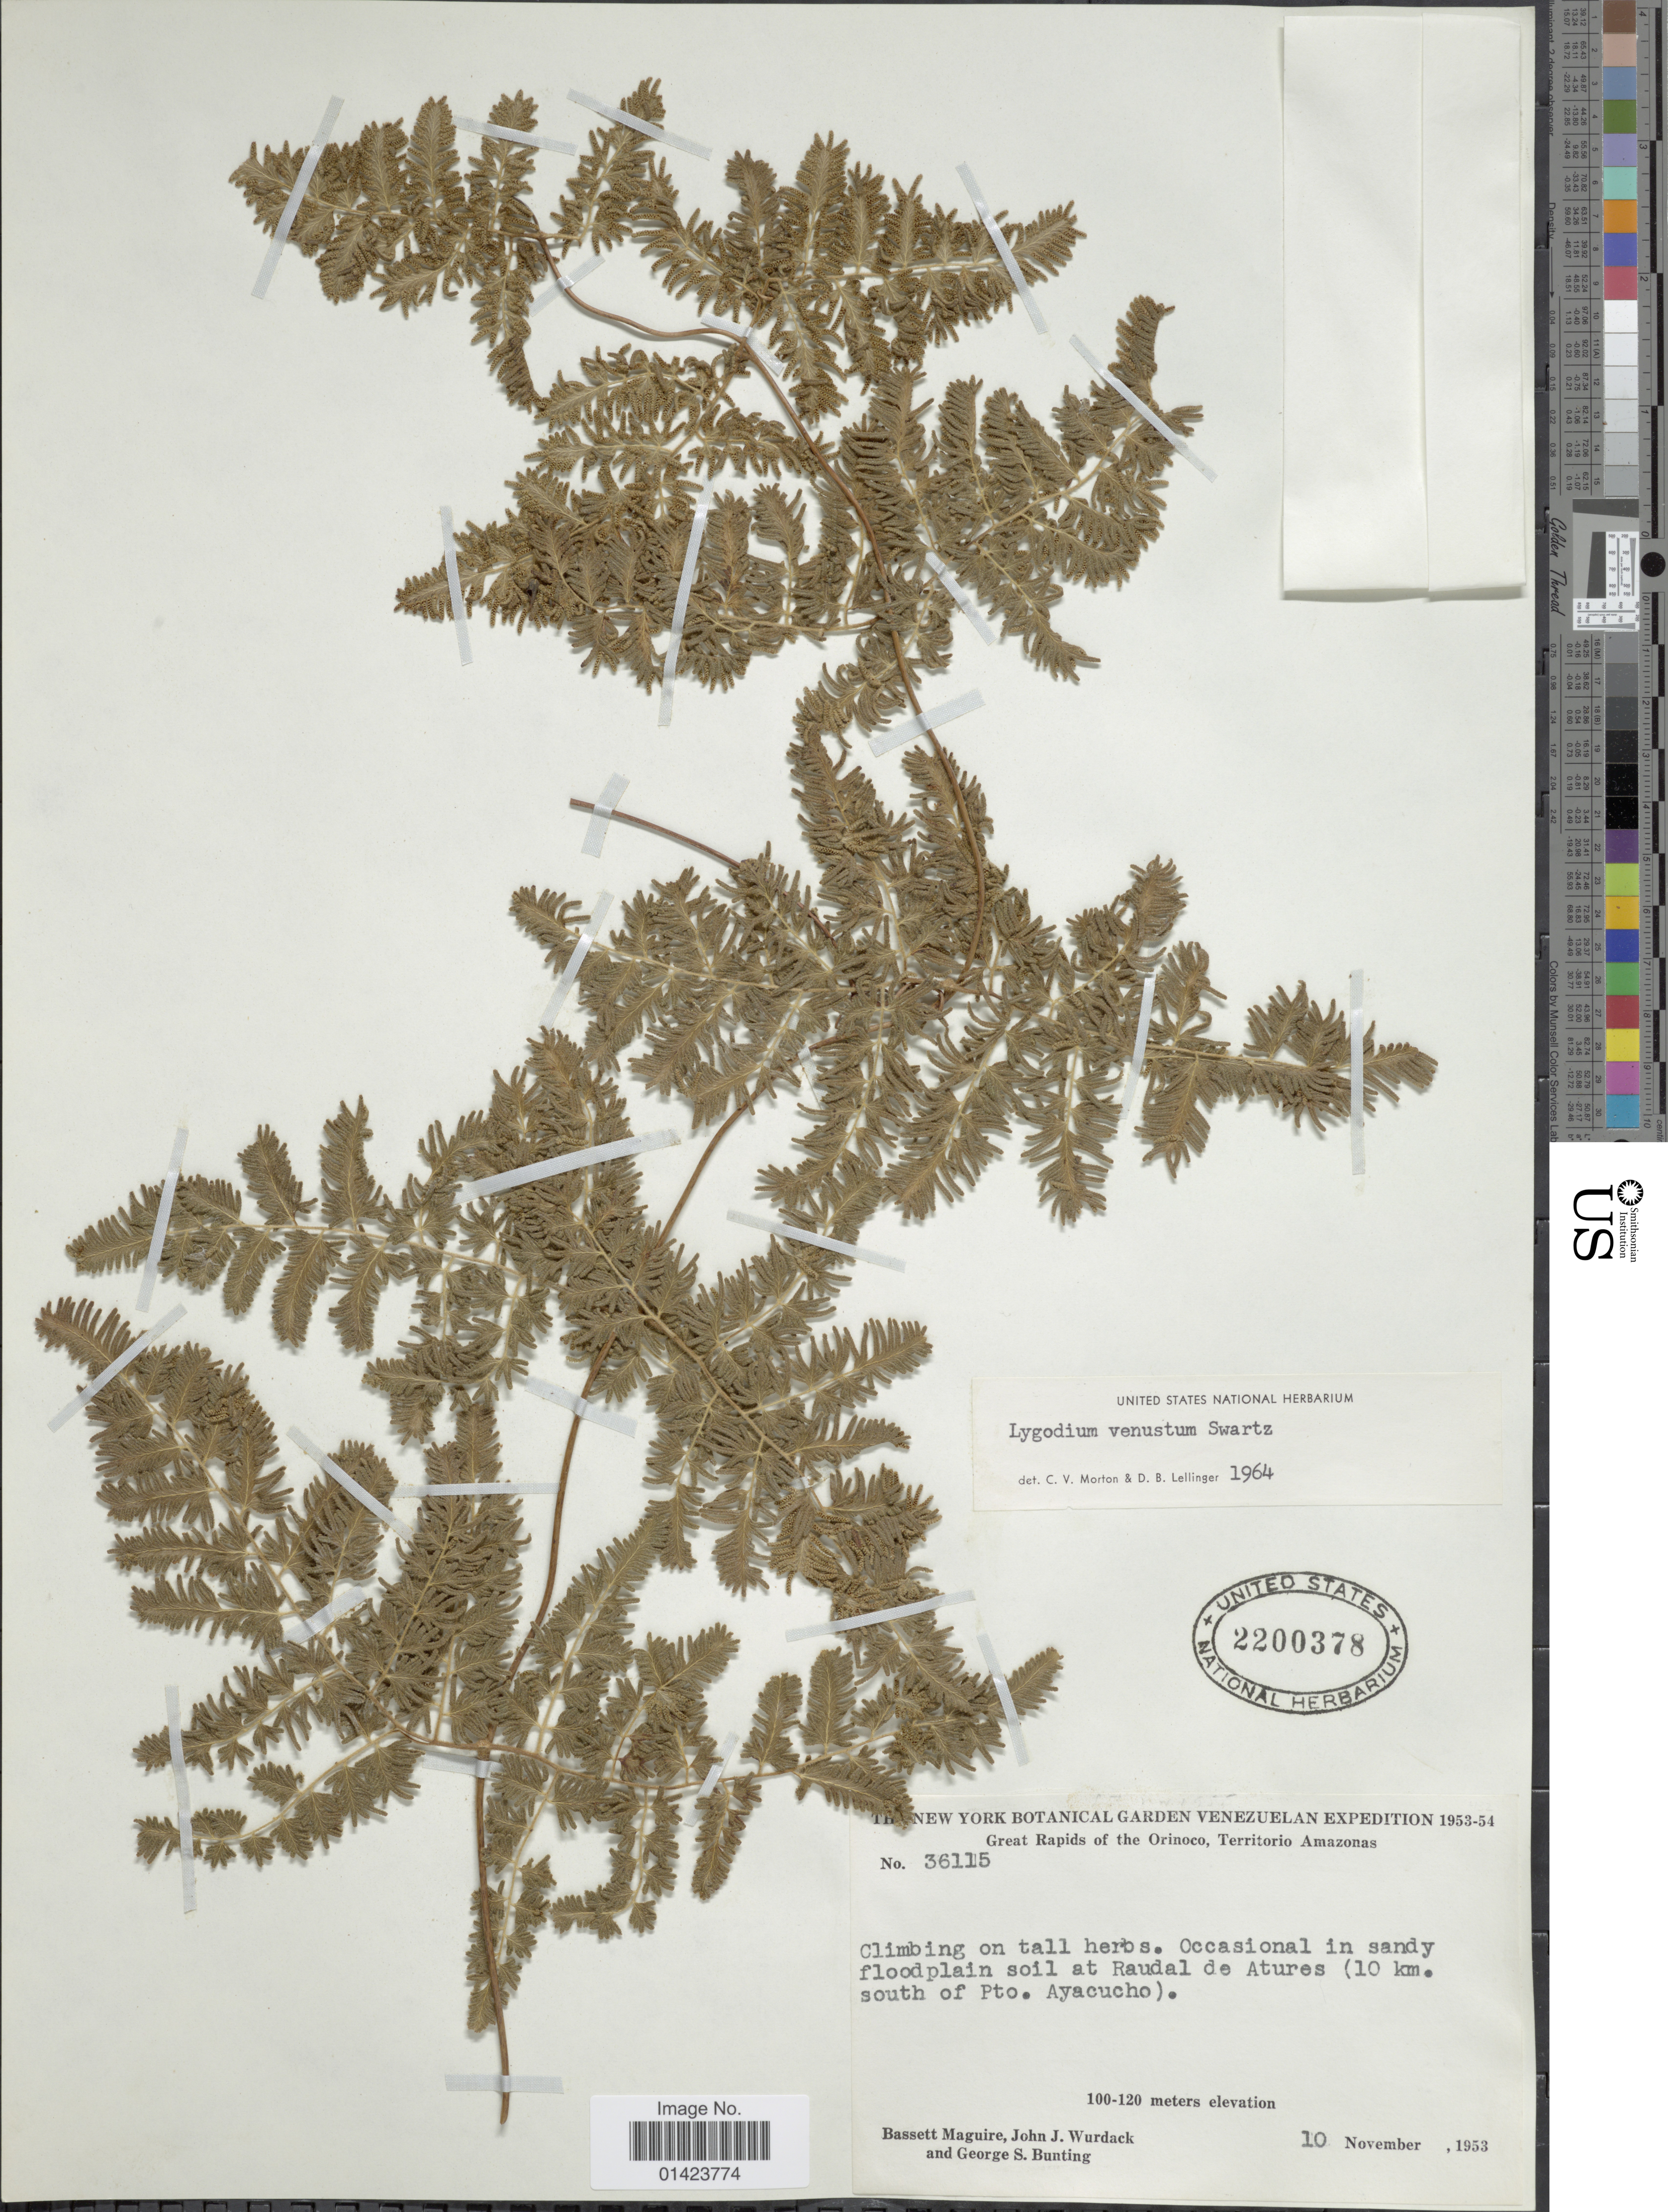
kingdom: Plantae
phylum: Tracheophyta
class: Polypodiopsida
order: Schizaeales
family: Lygodiaceae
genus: Lygodium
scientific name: Lygodium venustum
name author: Sw.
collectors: B. Maguire, J. J. Wurdack & G. S. Bunting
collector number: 36115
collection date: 1953-11-10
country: Venezuela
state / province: Amazonas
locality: Great rapids of the Orinoco, Territorio Amazonas, occasional in sandy floodplain soil at Raudal de Atures(10km. south of Pto. Ayacucho)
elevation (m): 100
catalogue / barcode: US 2200378